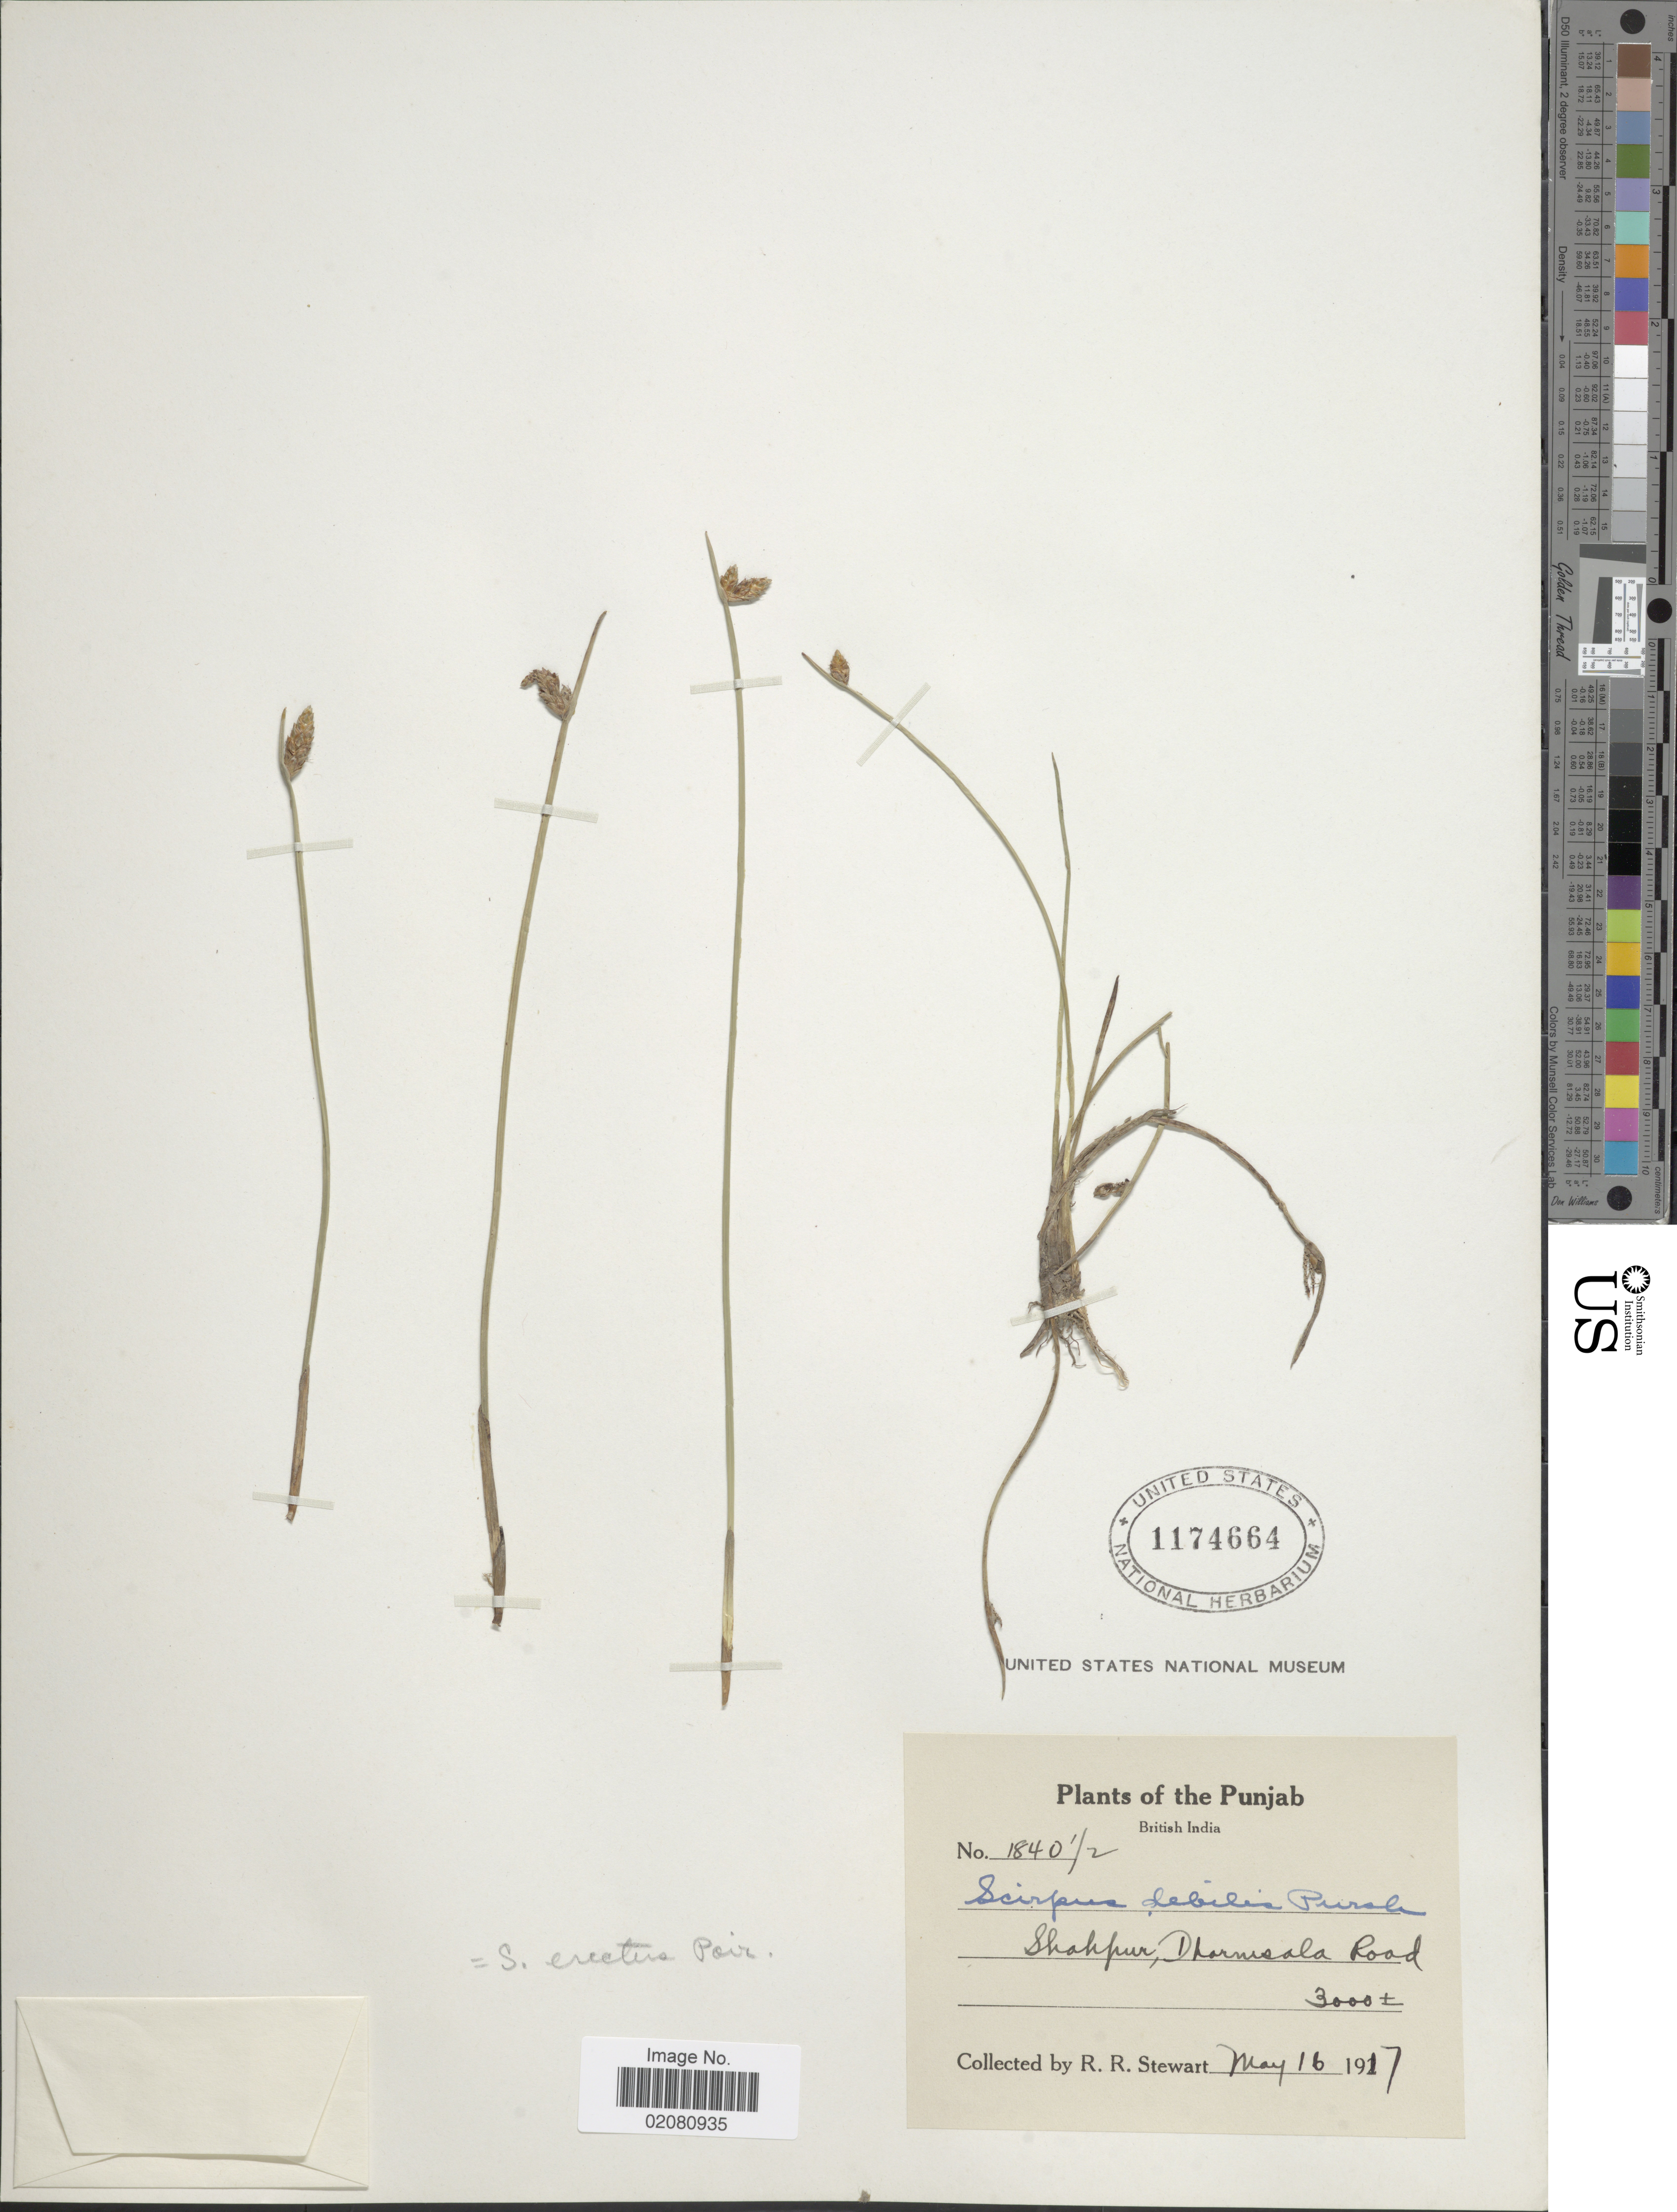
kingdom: Plantae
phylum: Tracheophyta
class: Liliopsida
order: Poales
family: Cyperaceae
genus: Schoenoplectus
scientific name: Schoenoplectus juncoides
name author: (Roxb.) Palla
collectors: R. R. Stewart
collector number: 1840½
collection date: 1917-05-16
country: India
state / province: Himachal Pradesh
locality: British India. Shahpur, Dharmsala Road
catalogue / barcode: US 1174664